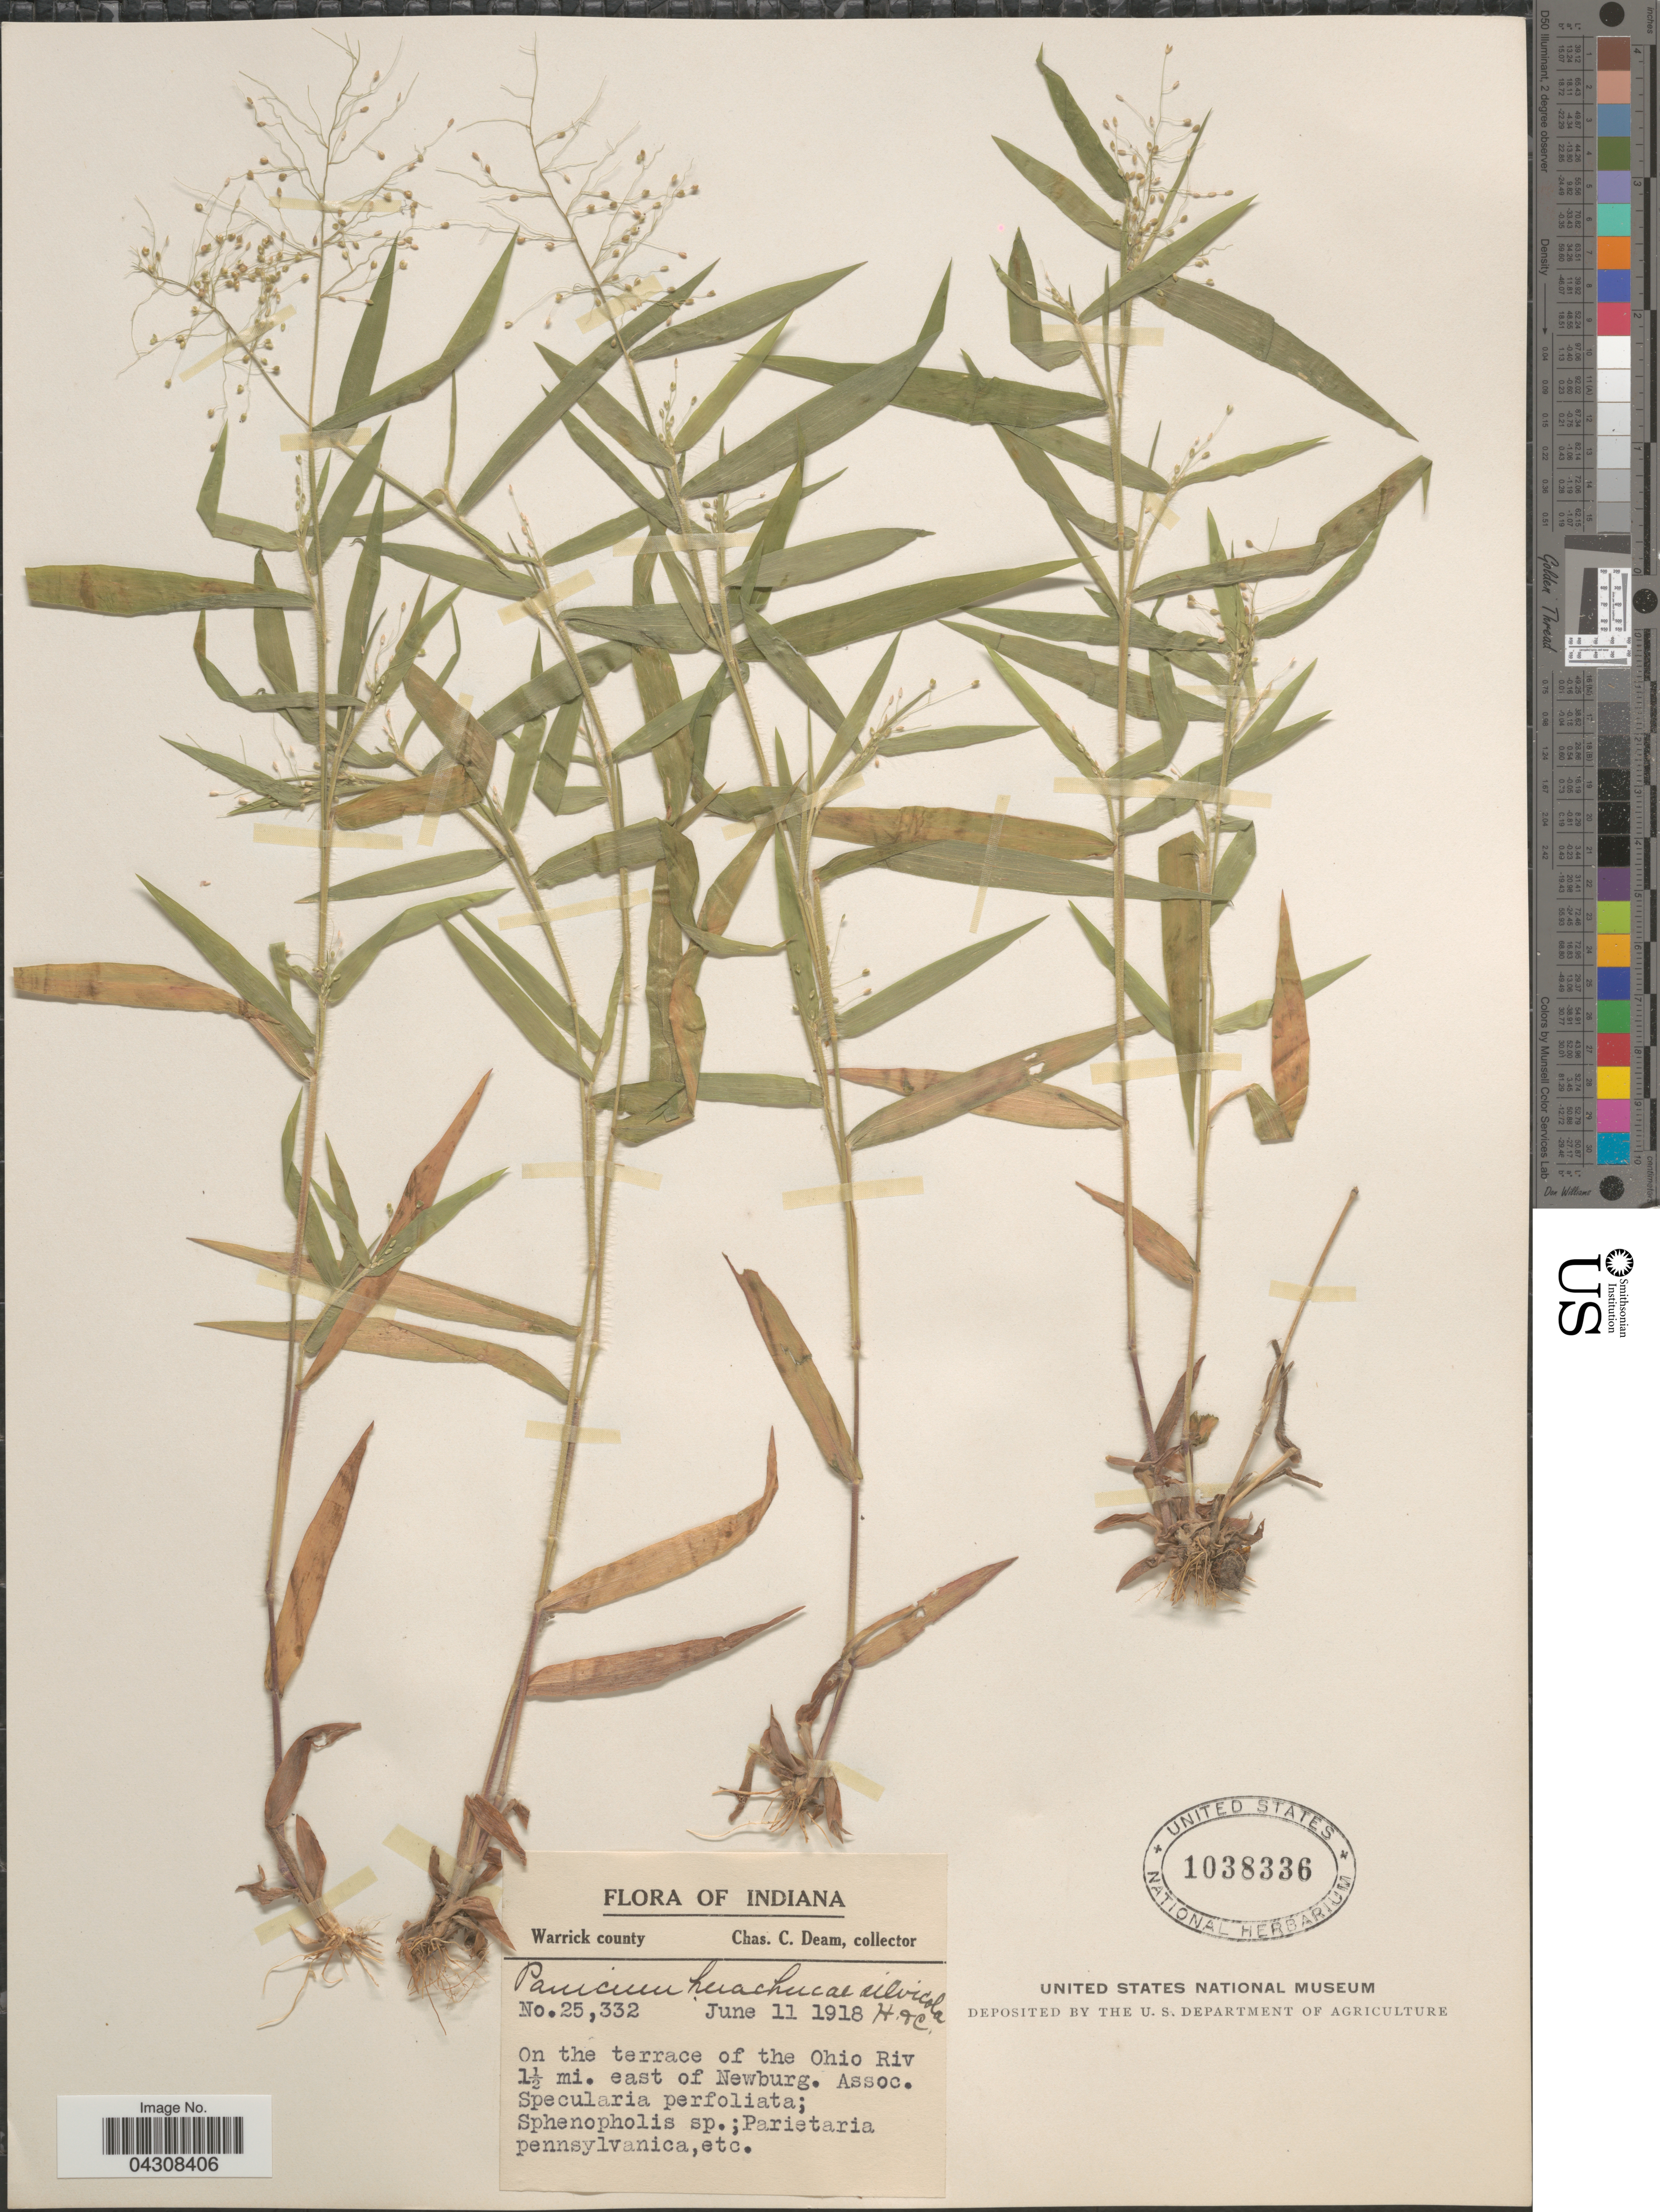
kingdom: Plantae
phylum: Tracheophyta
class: Liliopsida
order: Poales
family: Poaceae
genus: Dichanthelium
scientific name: Dichanthelium acuminatum var. acuminatum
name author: (Sw.) Gould & C.A. Clark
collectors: C. C. Deam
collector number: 25332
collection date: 1918-06-11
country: United States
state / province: Indiana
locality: Warrick county. On the terrace of the Ohio Riv 1½ mi. east of Newburg.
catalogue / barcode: US 1038336